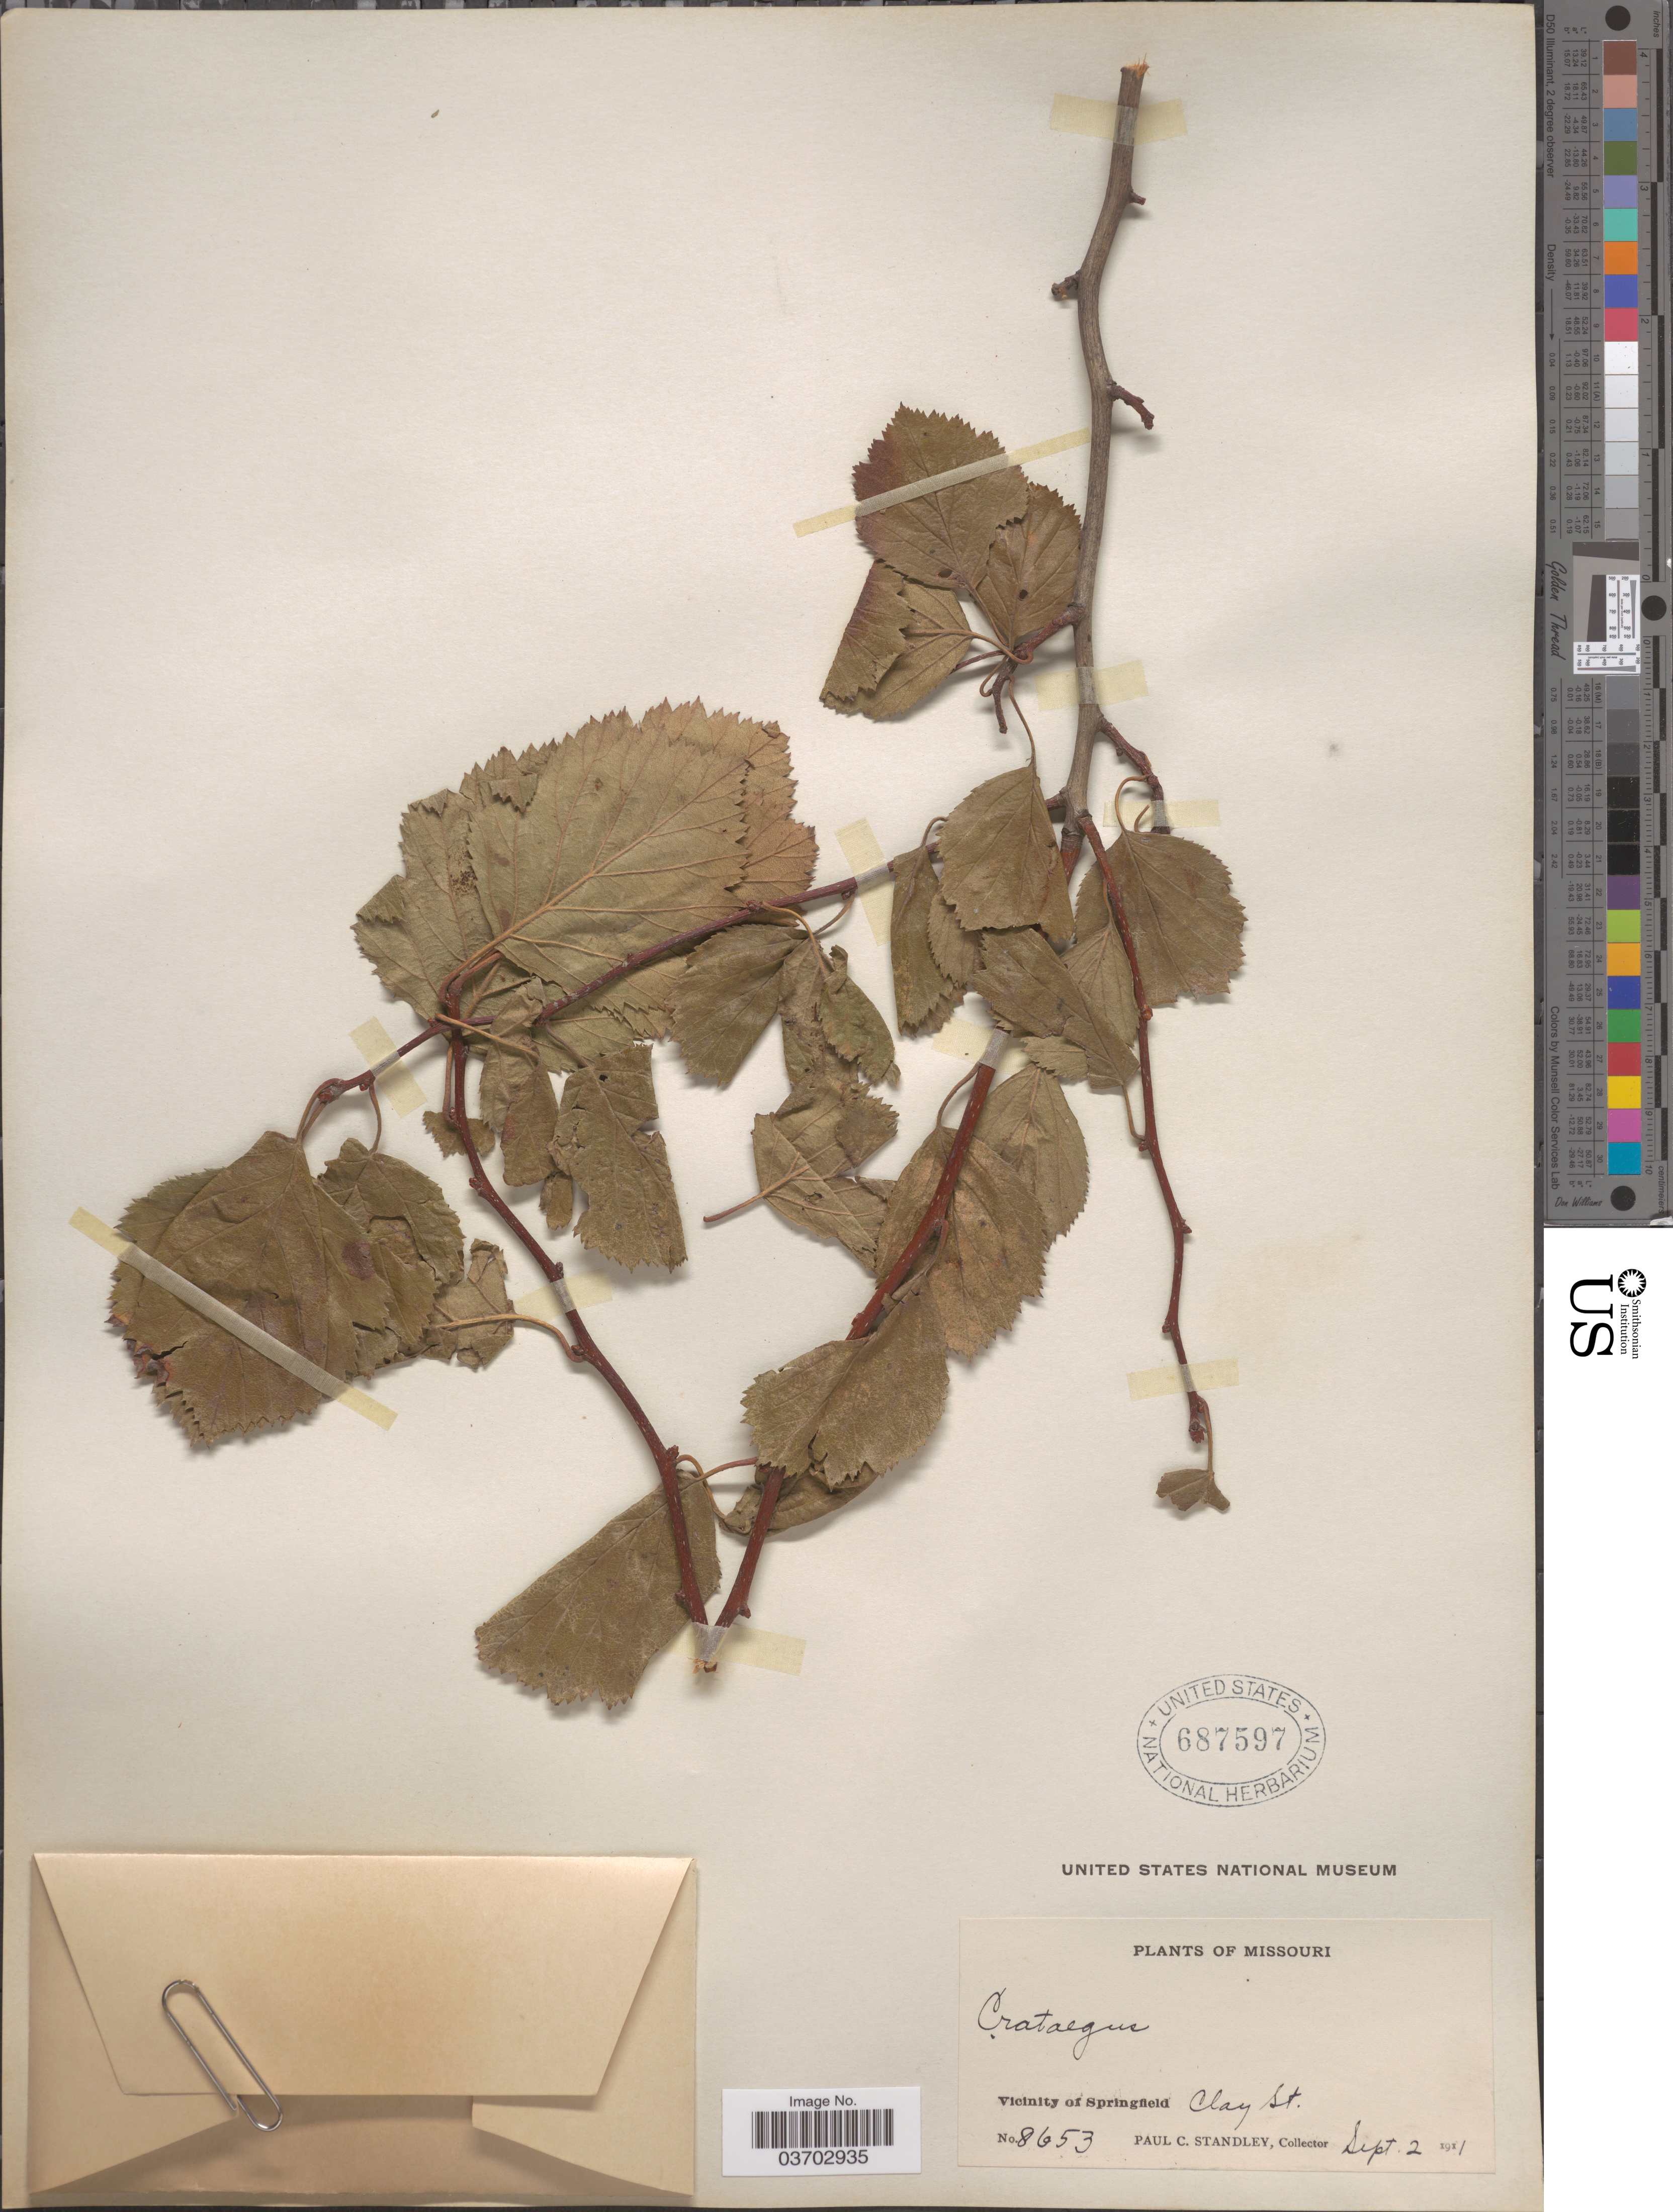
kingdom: Plantae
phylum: Tracheophyta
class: Magnoliopsida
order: Rosales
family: Rosaceae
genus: Crataegus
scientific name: Crataegus sp.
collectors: P. C. Standley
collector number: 8653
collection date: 1911-09-02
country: United States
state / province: Missouri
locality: Vicinity of Springfield. Clay St.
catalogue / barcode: US 687597